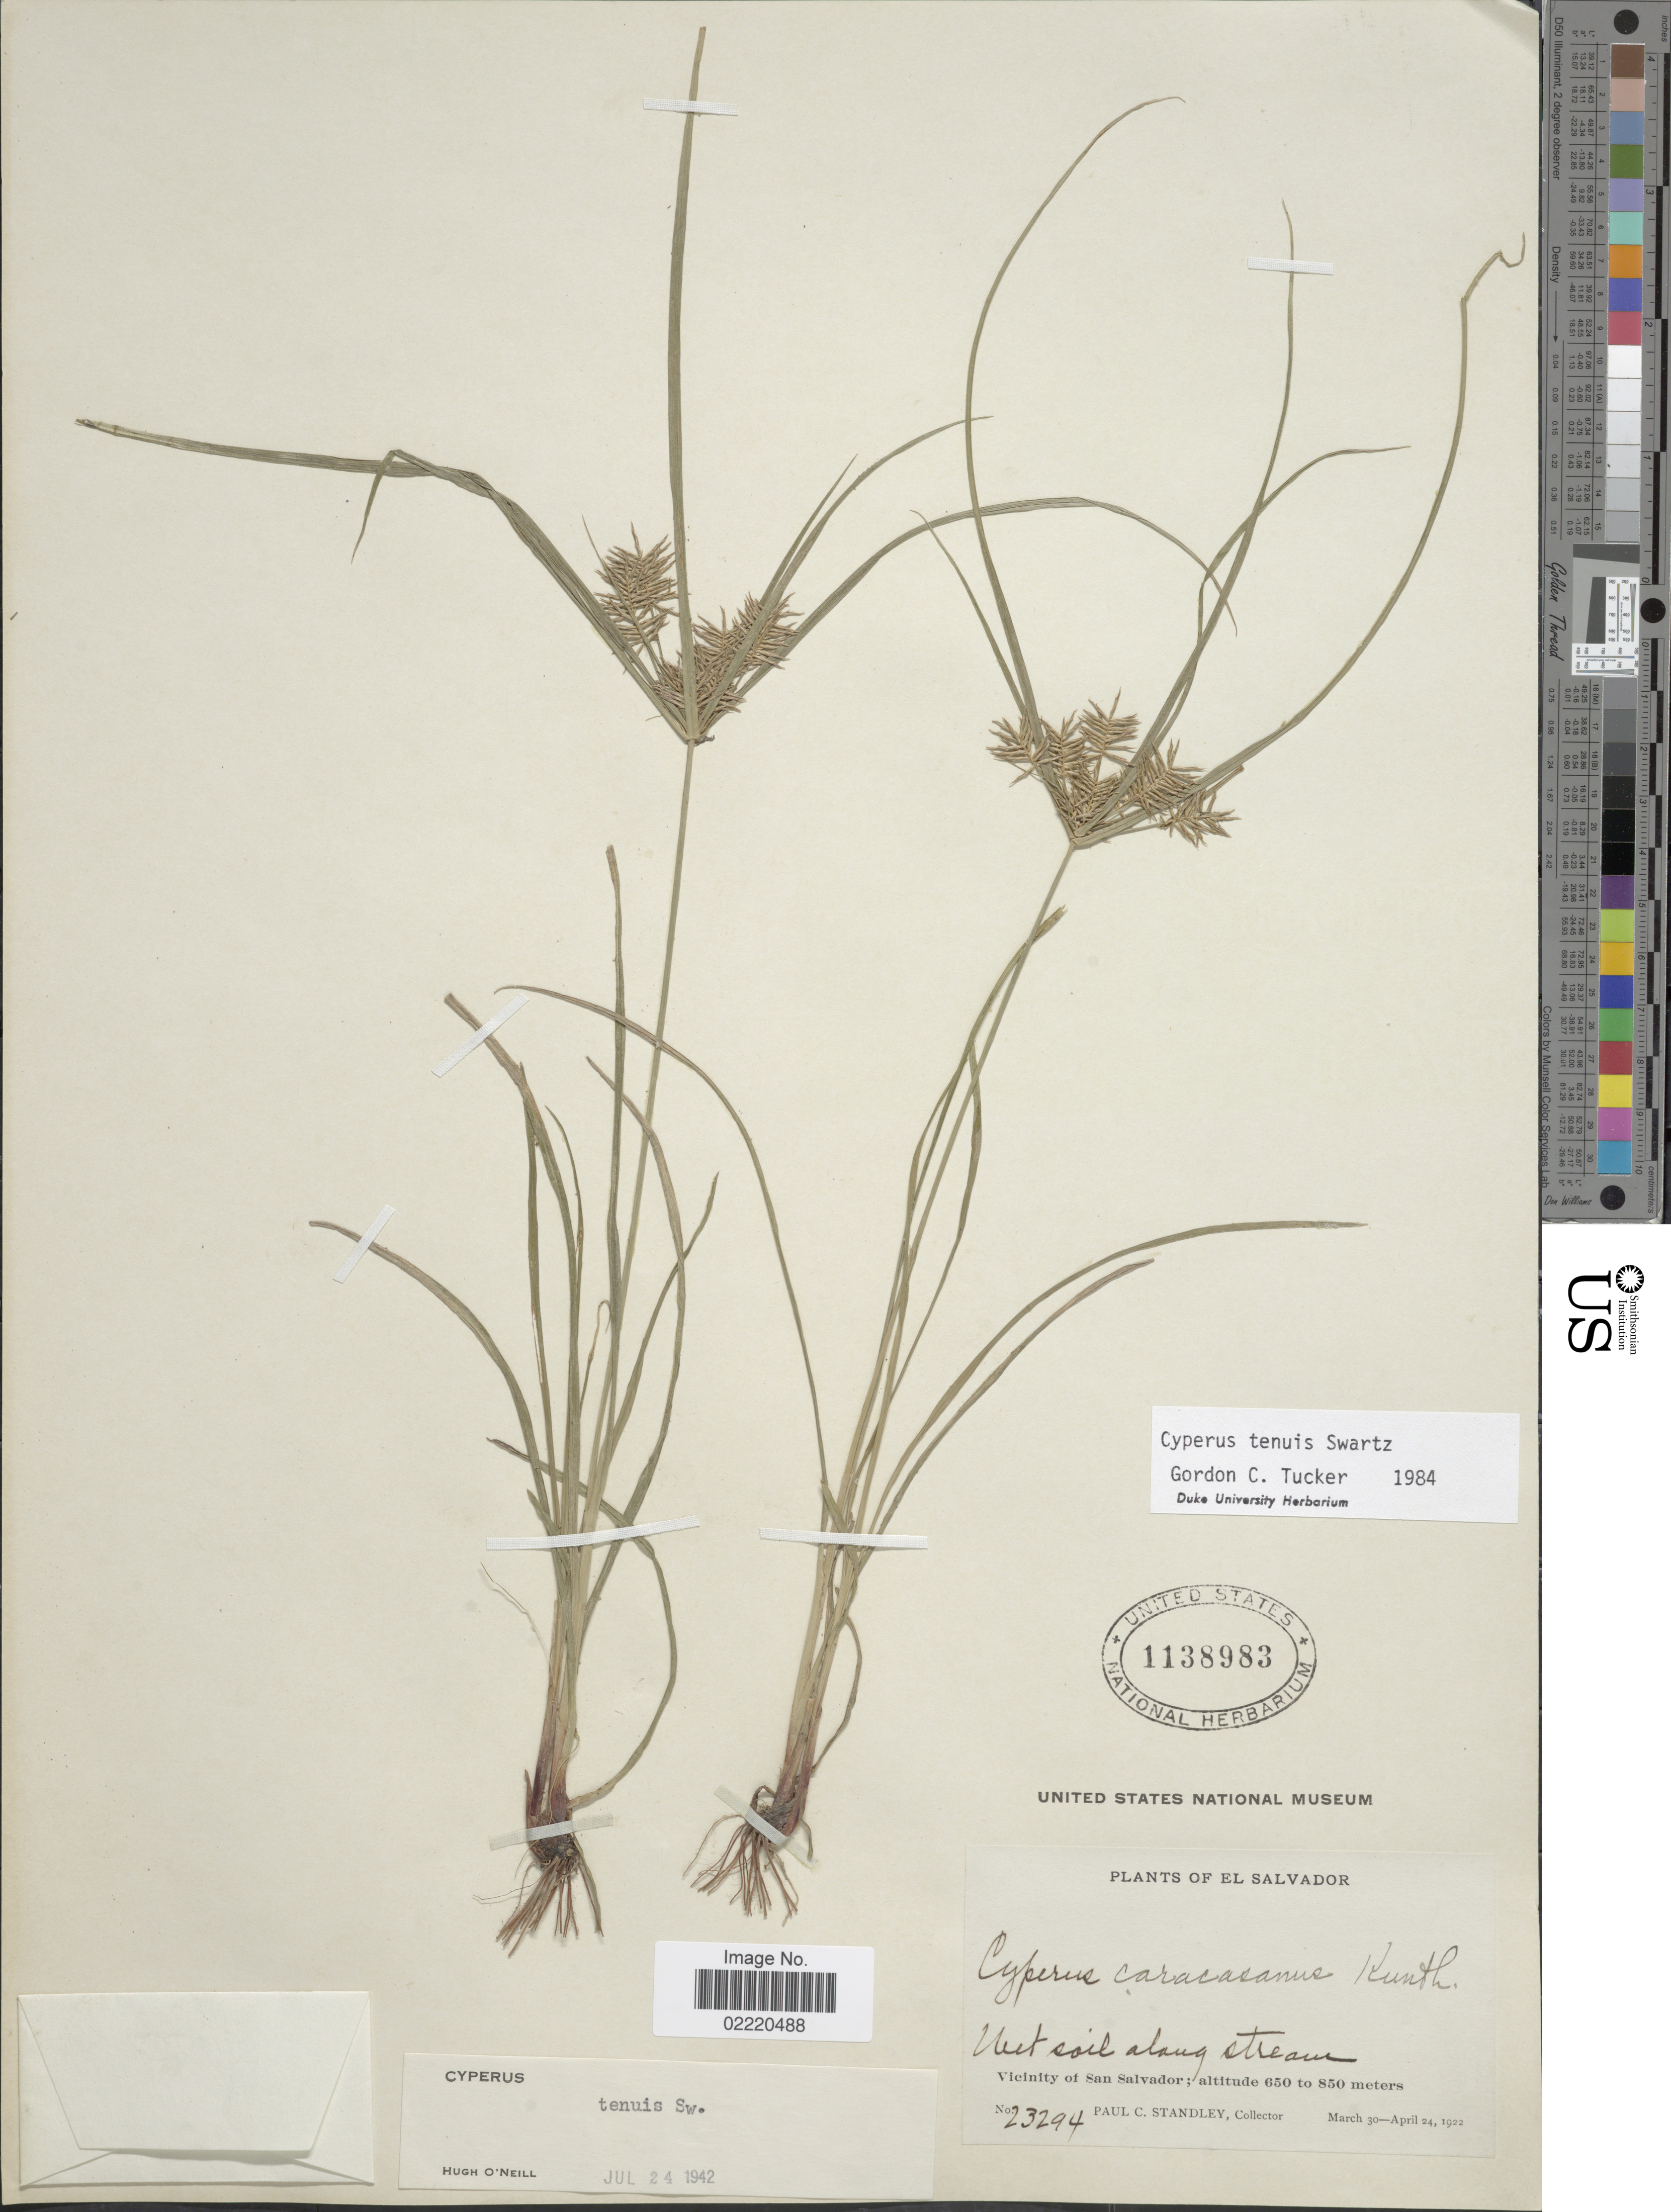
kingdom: Plantae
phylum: Tracheophyta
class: Liliopsida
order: Poales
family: Cyperaceae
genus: Cyperus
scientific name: Cyperus tenuis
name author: Sw.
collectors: P. C. Standley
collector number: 23294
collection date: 1922-03-30/1922-04-24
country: El Salvador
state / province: San Salvador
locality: Wet soil along stream, Vicinity of San Salvador.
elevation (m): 650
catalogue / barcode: US 1138983